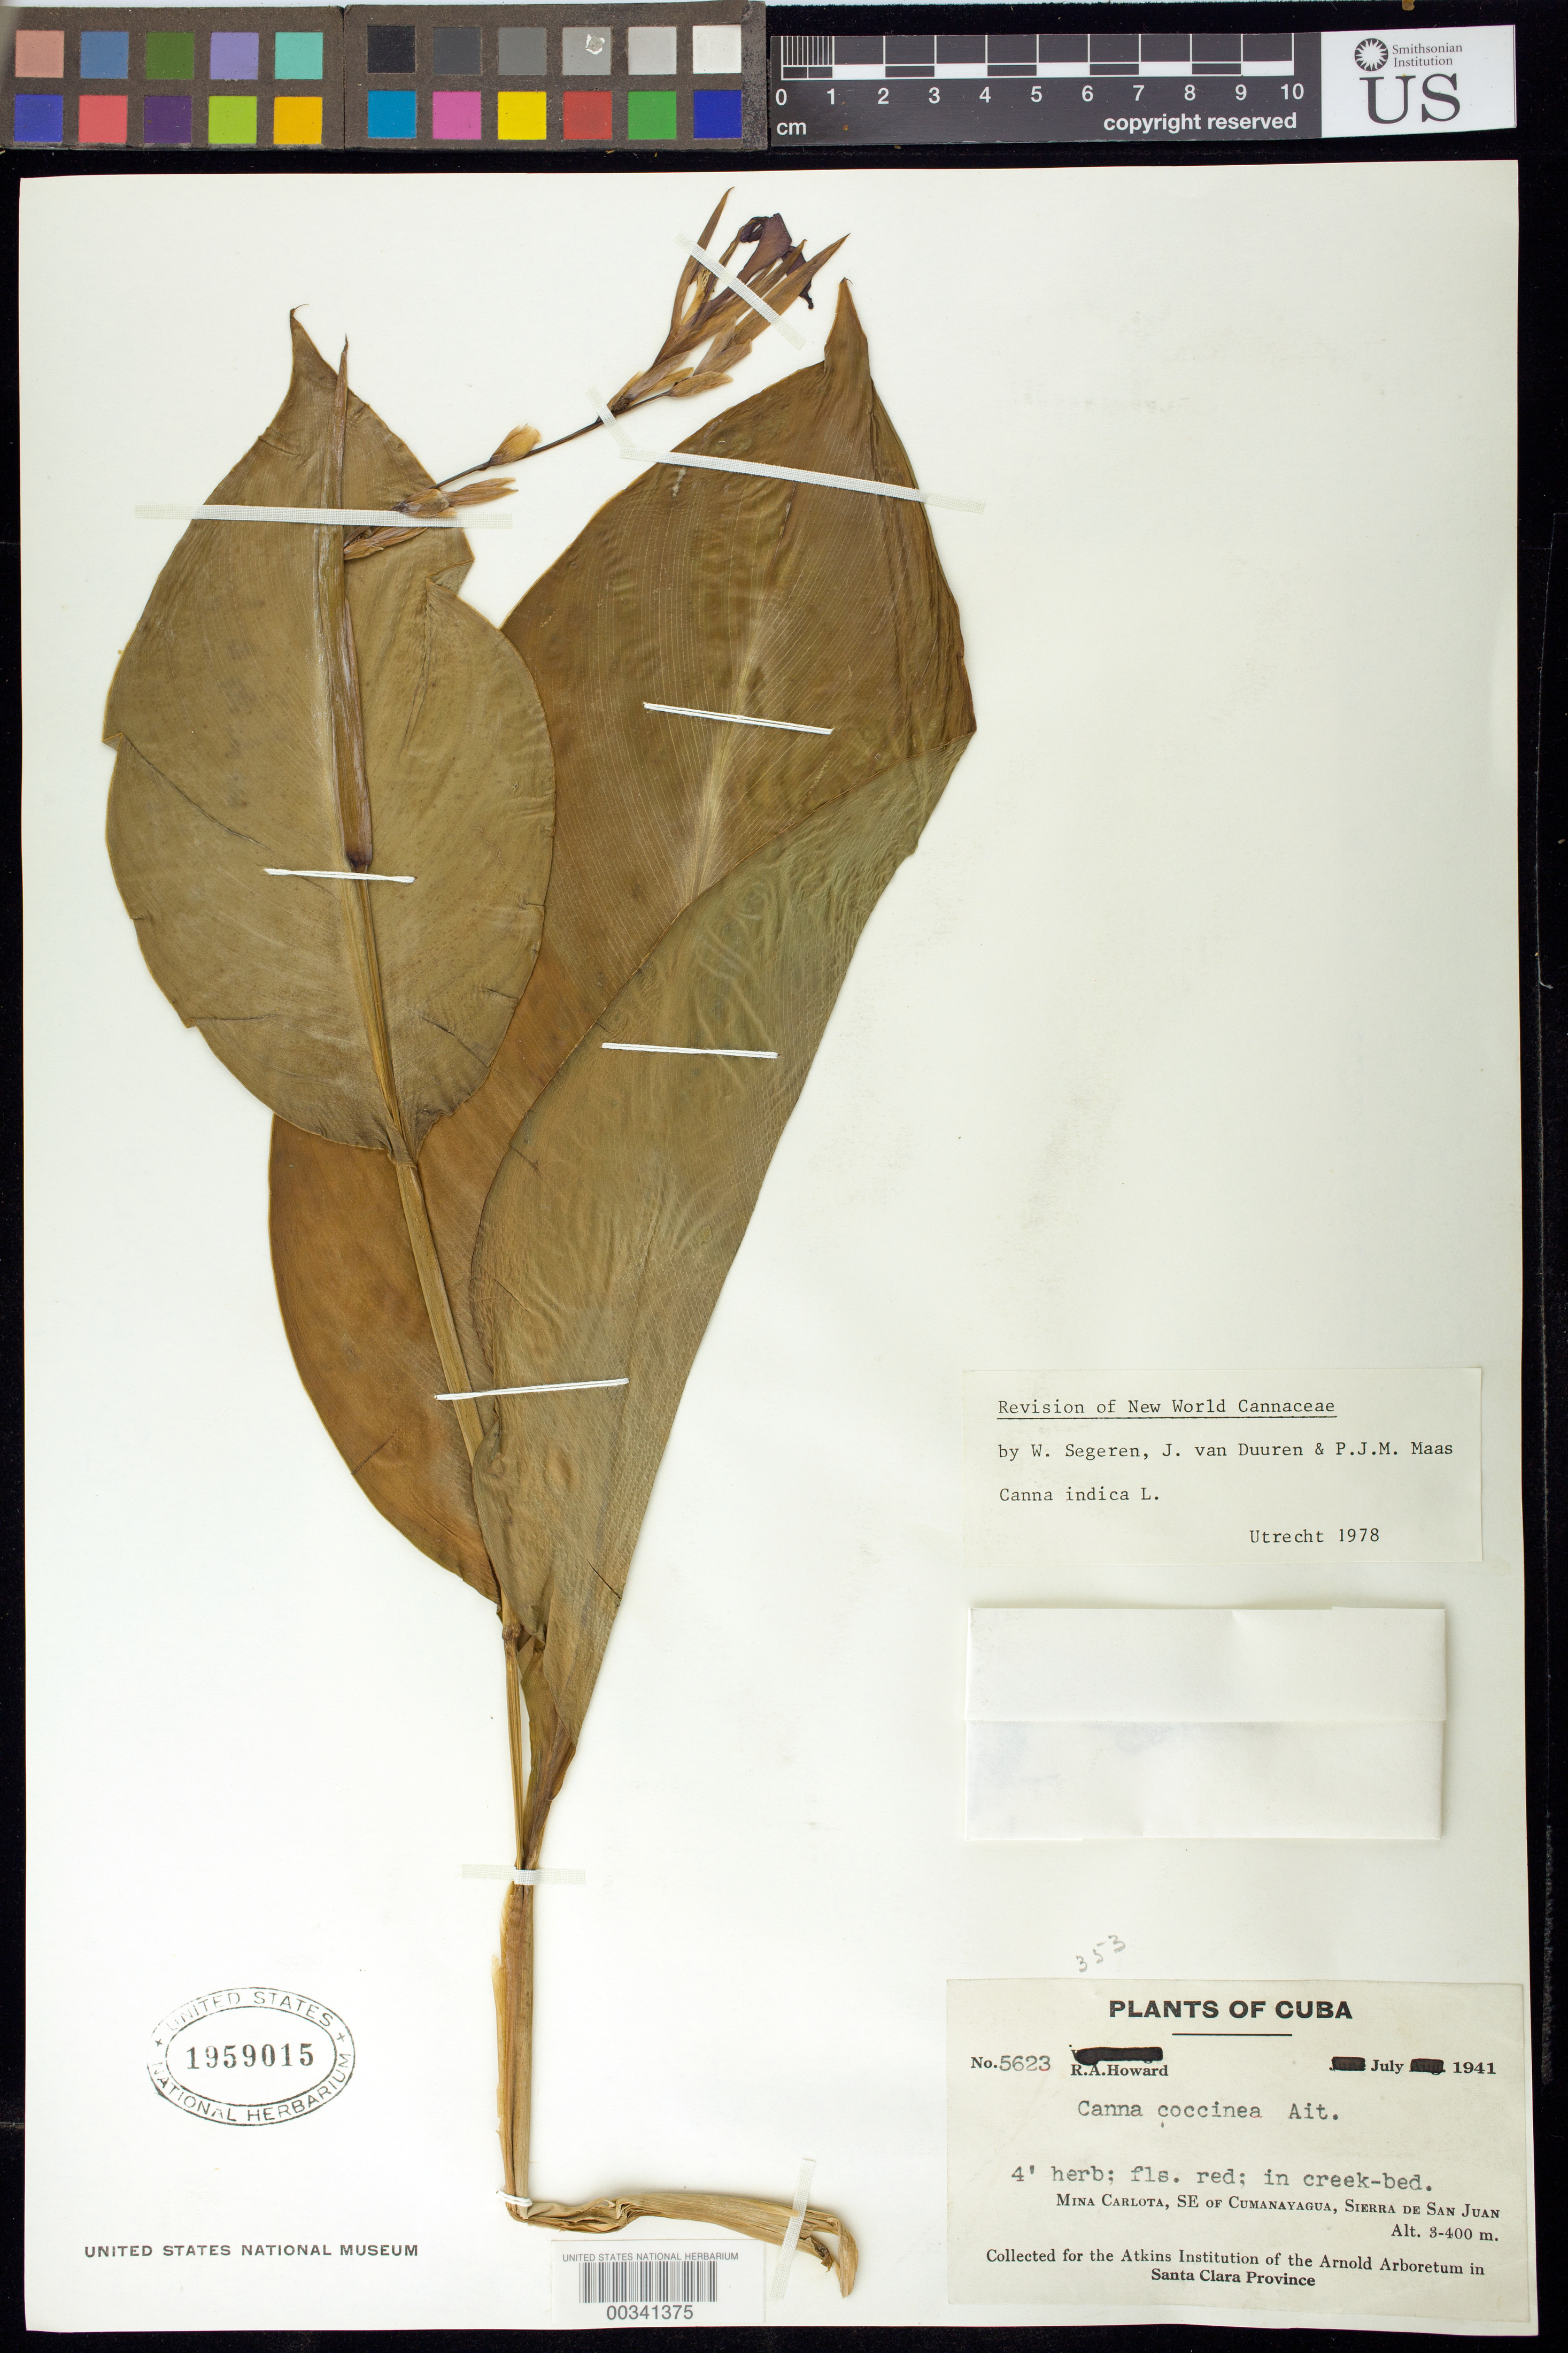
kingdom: Plantae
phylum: Tracheophyta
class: Liliopsida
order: Zingiberales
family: Cannaceae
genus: Canna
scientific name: Canna indica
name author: L.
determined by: Segeren, W.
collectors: R. A. Howard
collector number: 5623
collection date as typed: Jul 1941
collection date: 1941-07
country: Cuba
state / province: Las Villas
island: Greater Antilles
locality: Mina carlota, se of cumanayagua, sierra de san juan, santa clara prov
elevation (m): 3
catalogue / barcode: US 1959015